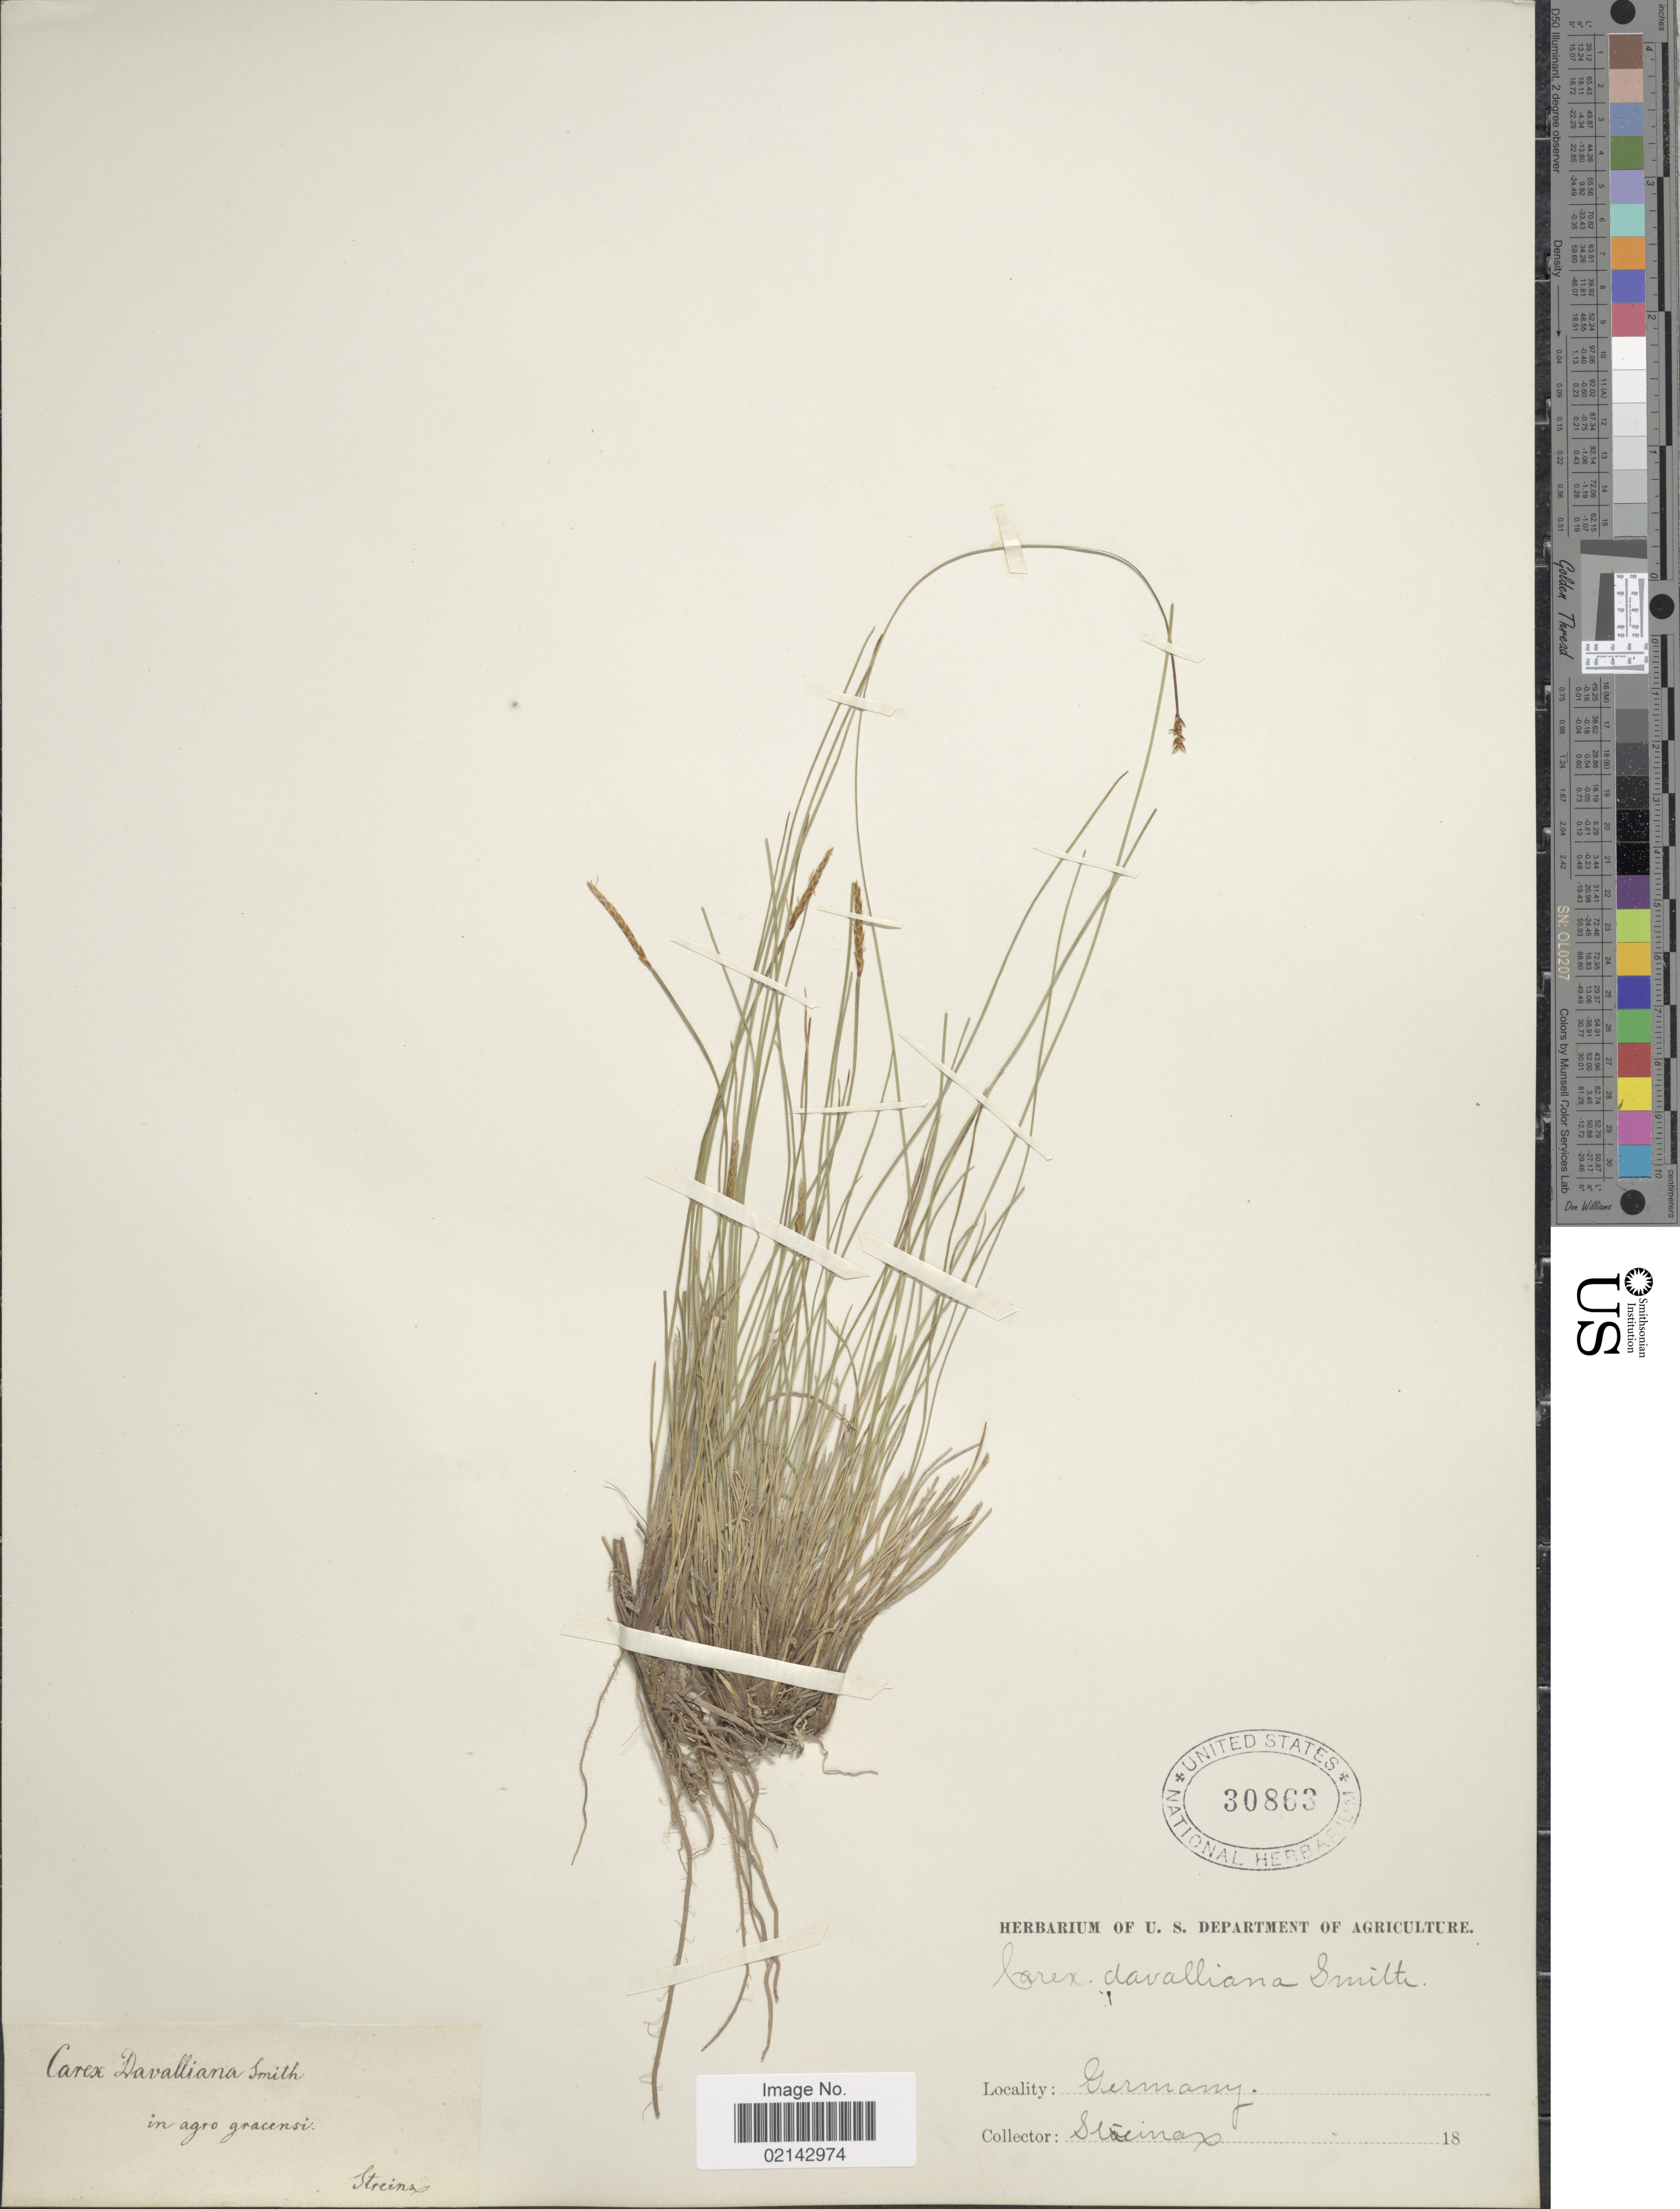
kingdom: Plantae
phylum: Tracheophyta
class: Liliopsida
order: Poales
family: Cyperaceae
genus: Carex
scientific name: Carex davalliana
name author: Sm.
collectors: Streins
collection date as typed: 18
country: Germany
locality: In agro gracensi.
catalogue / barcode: US 30863